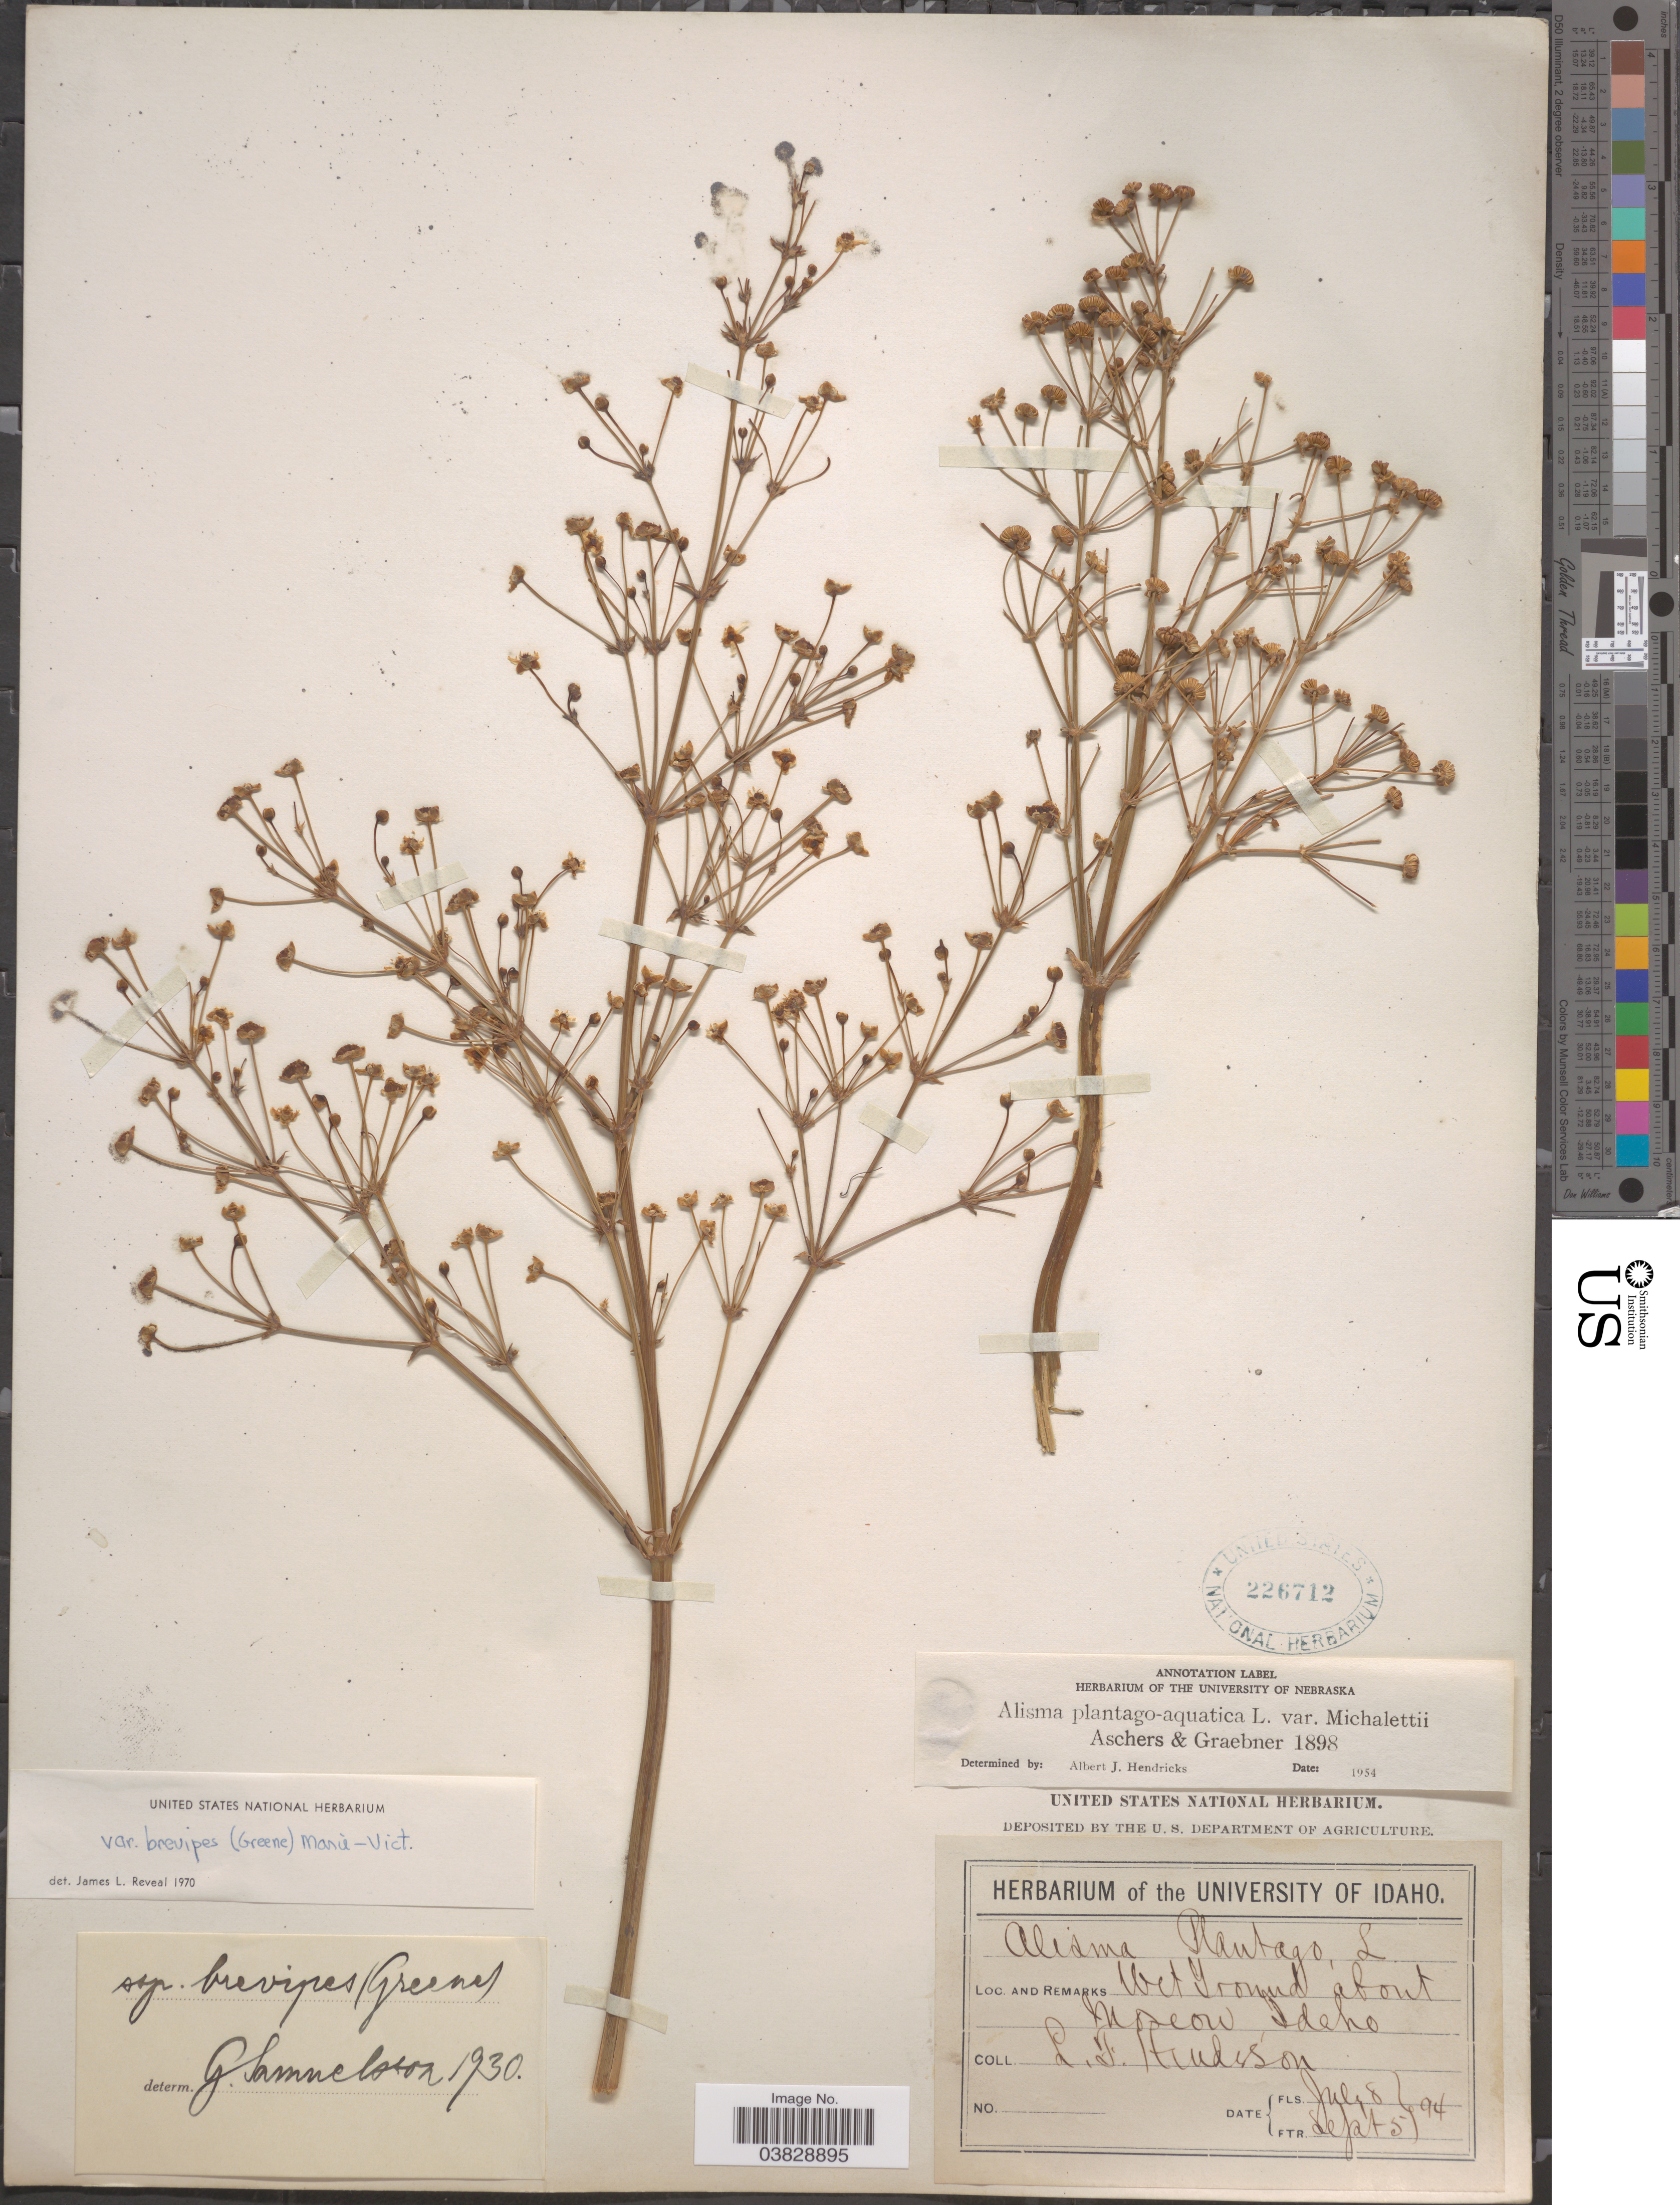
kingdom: Plantae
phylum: Tracheophyta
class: Liliopsida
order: Alismatales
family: Alismataceae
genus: Alisma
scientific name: Alisma plantago-aquatica var. brevipes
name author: (Greene) Vict.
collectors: L. Hindson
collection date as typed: Transcribed d/m/y: 8/7/94 to 5/9/94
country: United States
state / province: Idaho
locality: Moscow.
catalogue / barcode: US 226712